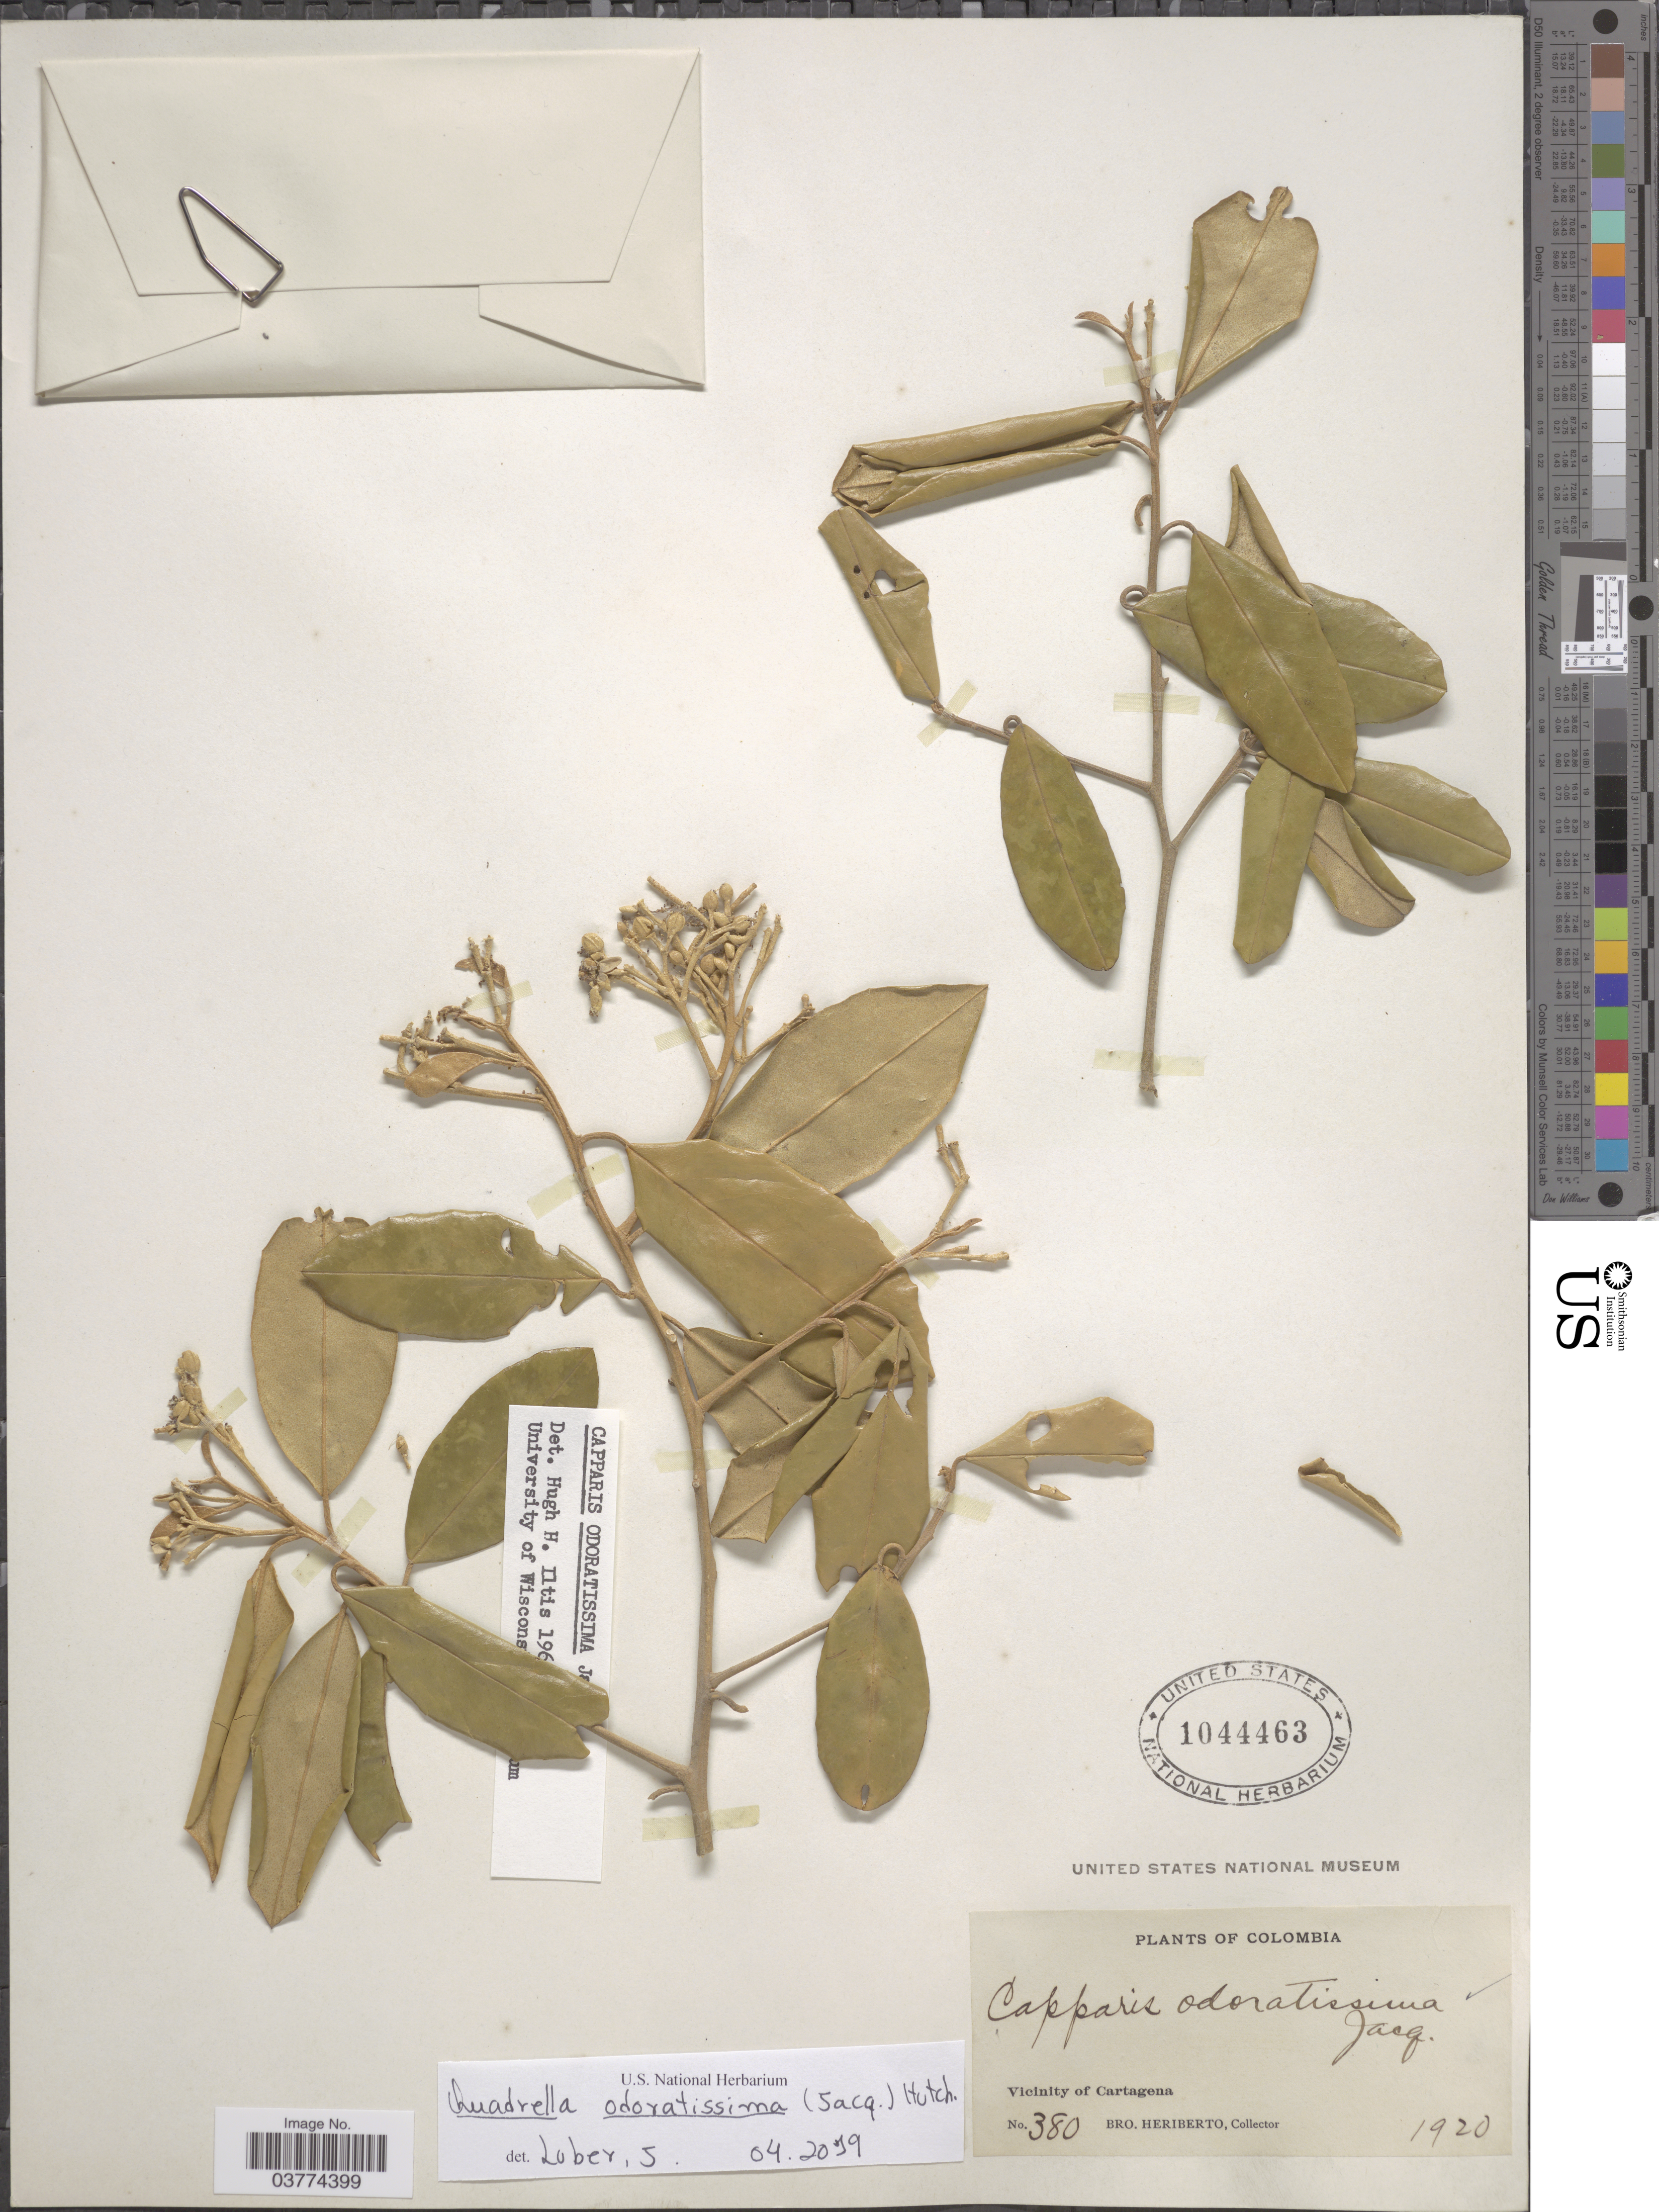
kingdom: Plantae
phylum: Tracheophyta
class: Magnoliopsida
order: Brassicales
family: Capparaceae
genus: Quadrella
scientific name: Quadrella odoratissima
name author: (Jacq.) Hutch.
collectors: B. Heriberto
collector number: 380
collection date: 1920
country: Colombia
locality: Vicinity of Cartagena.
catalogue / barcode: US 1044463